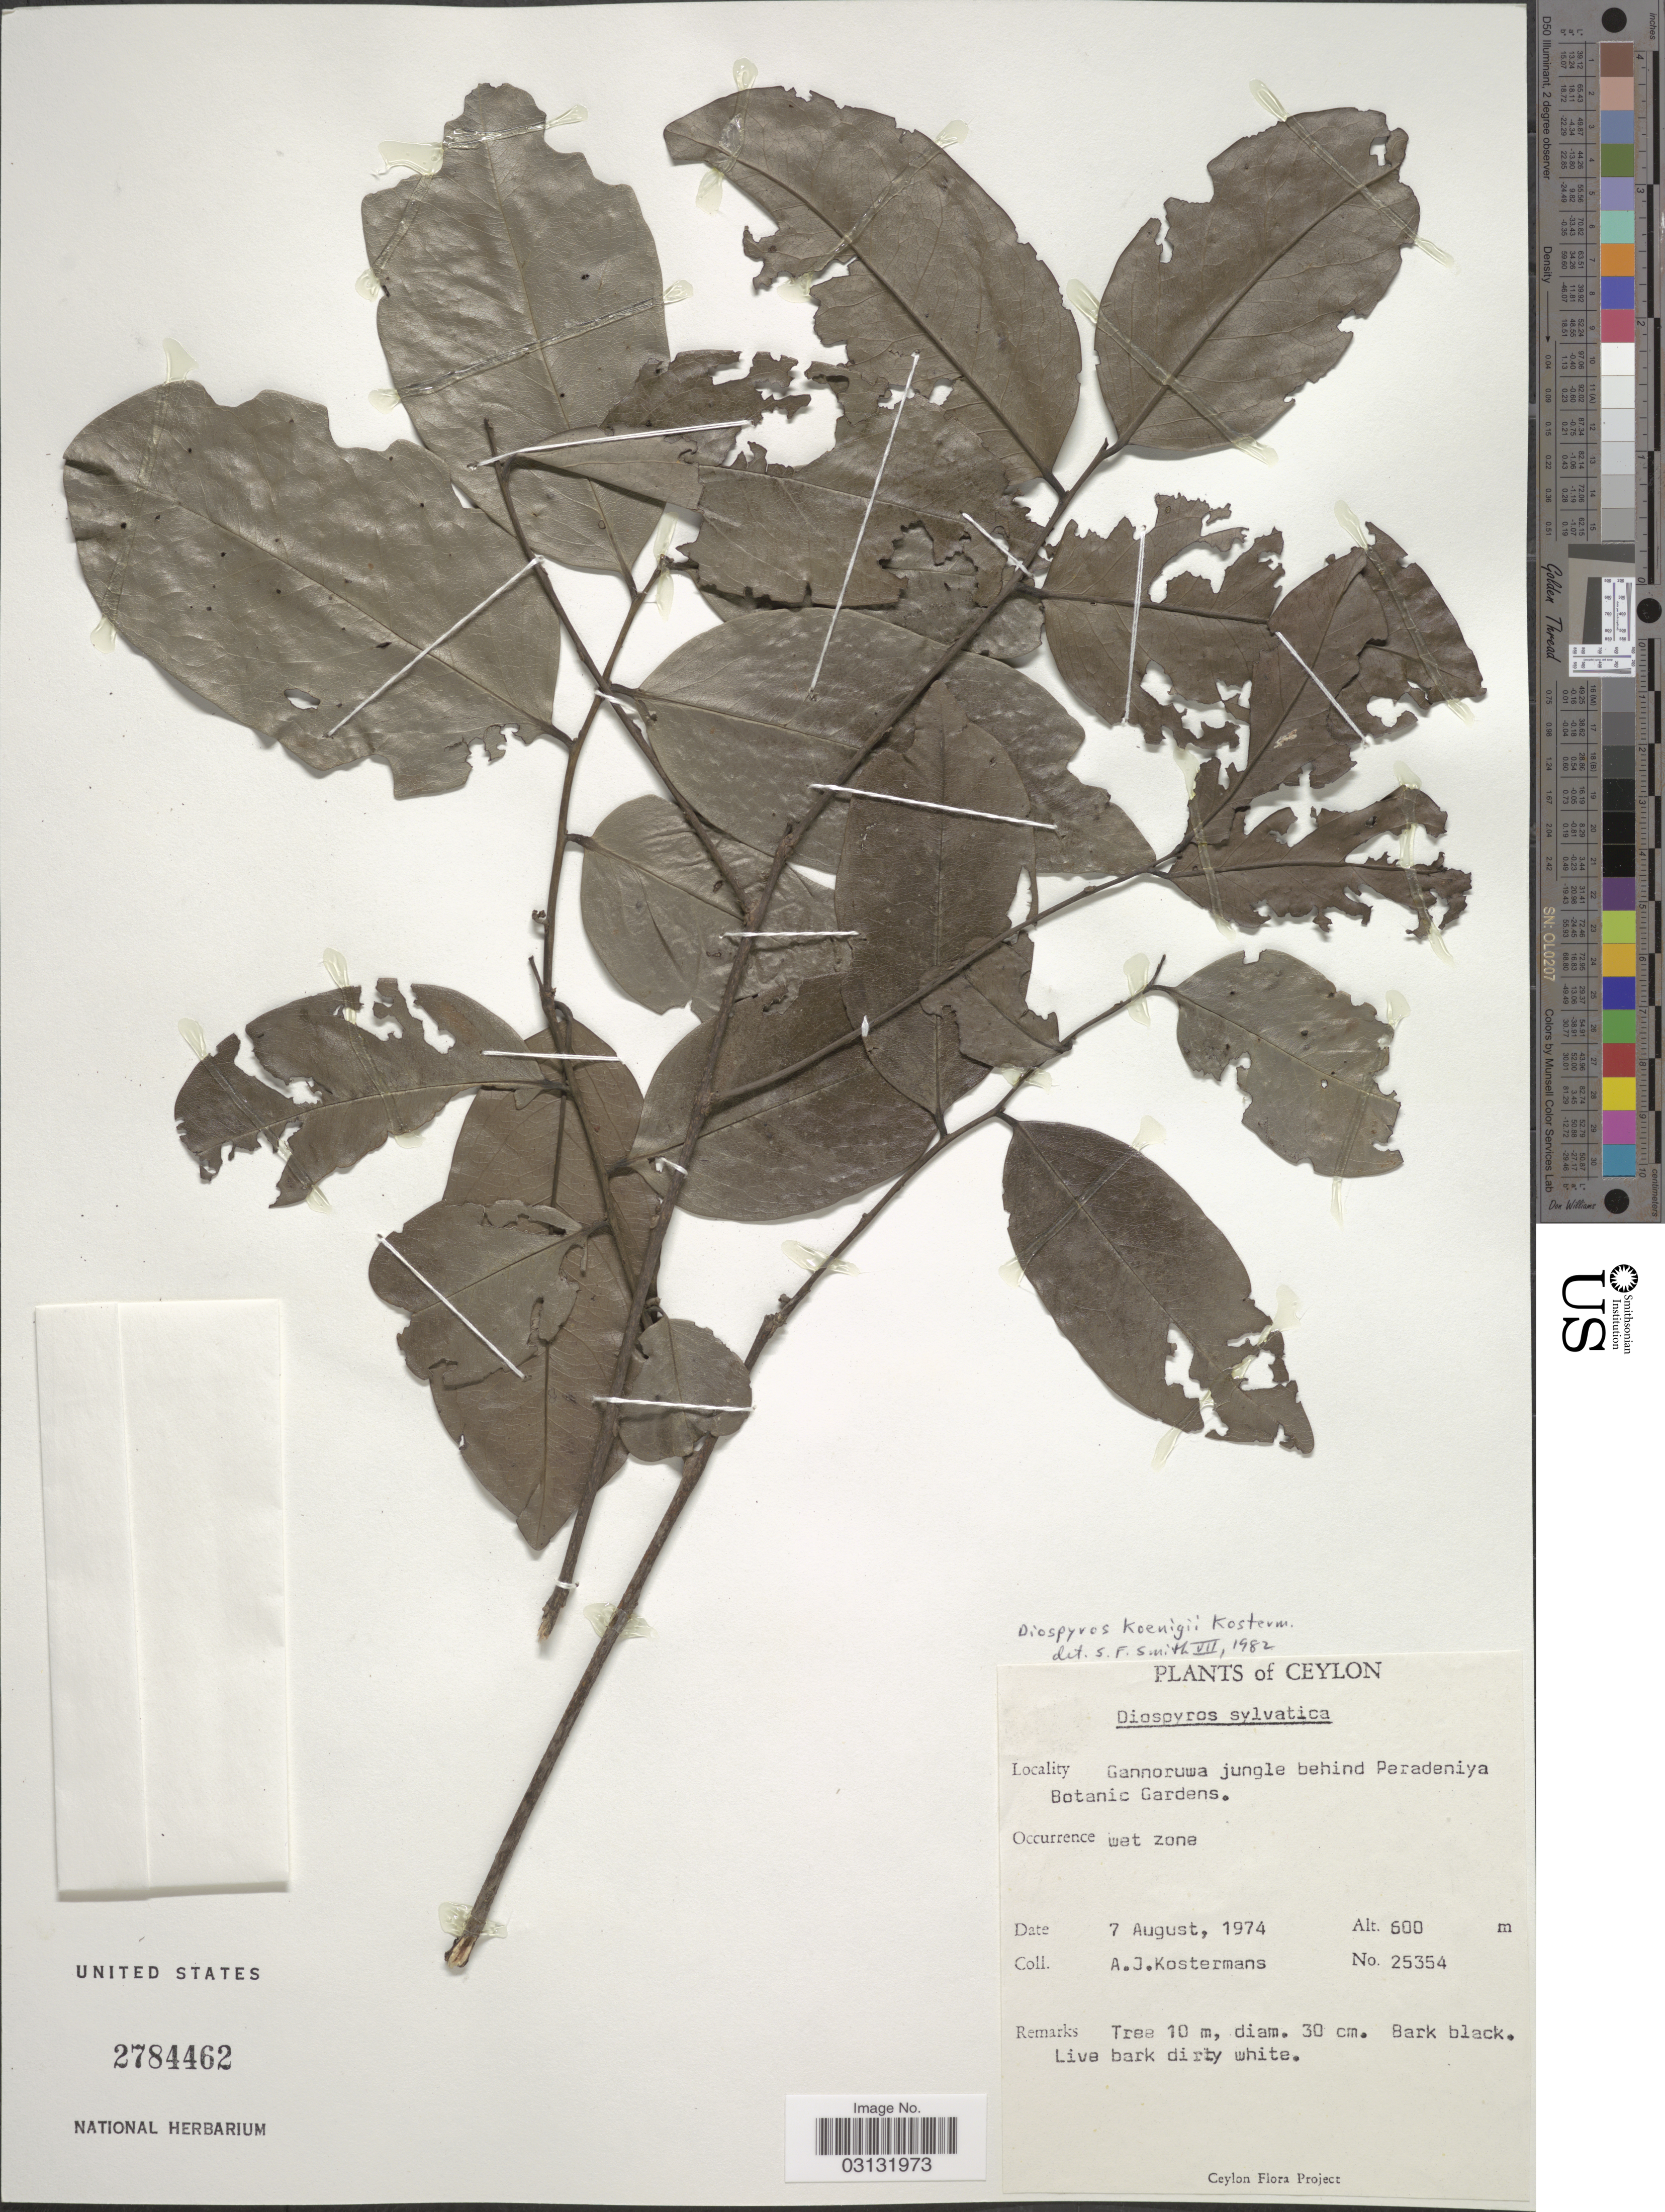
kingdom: Plantae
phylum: Tracheophyta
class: Magnoliopsida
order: Ericales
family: Ebenaceae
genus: Diospyros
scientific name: Diospyros koenigii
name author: Kosterm.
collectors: A. J. G. Kostermans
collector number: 25354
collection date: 1974-08-07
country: Sri Lanka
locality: Ceylon. Gannoruwa jungle behind Peradeniya Botanical Gardens.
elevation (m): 600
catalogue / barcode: US 2784462